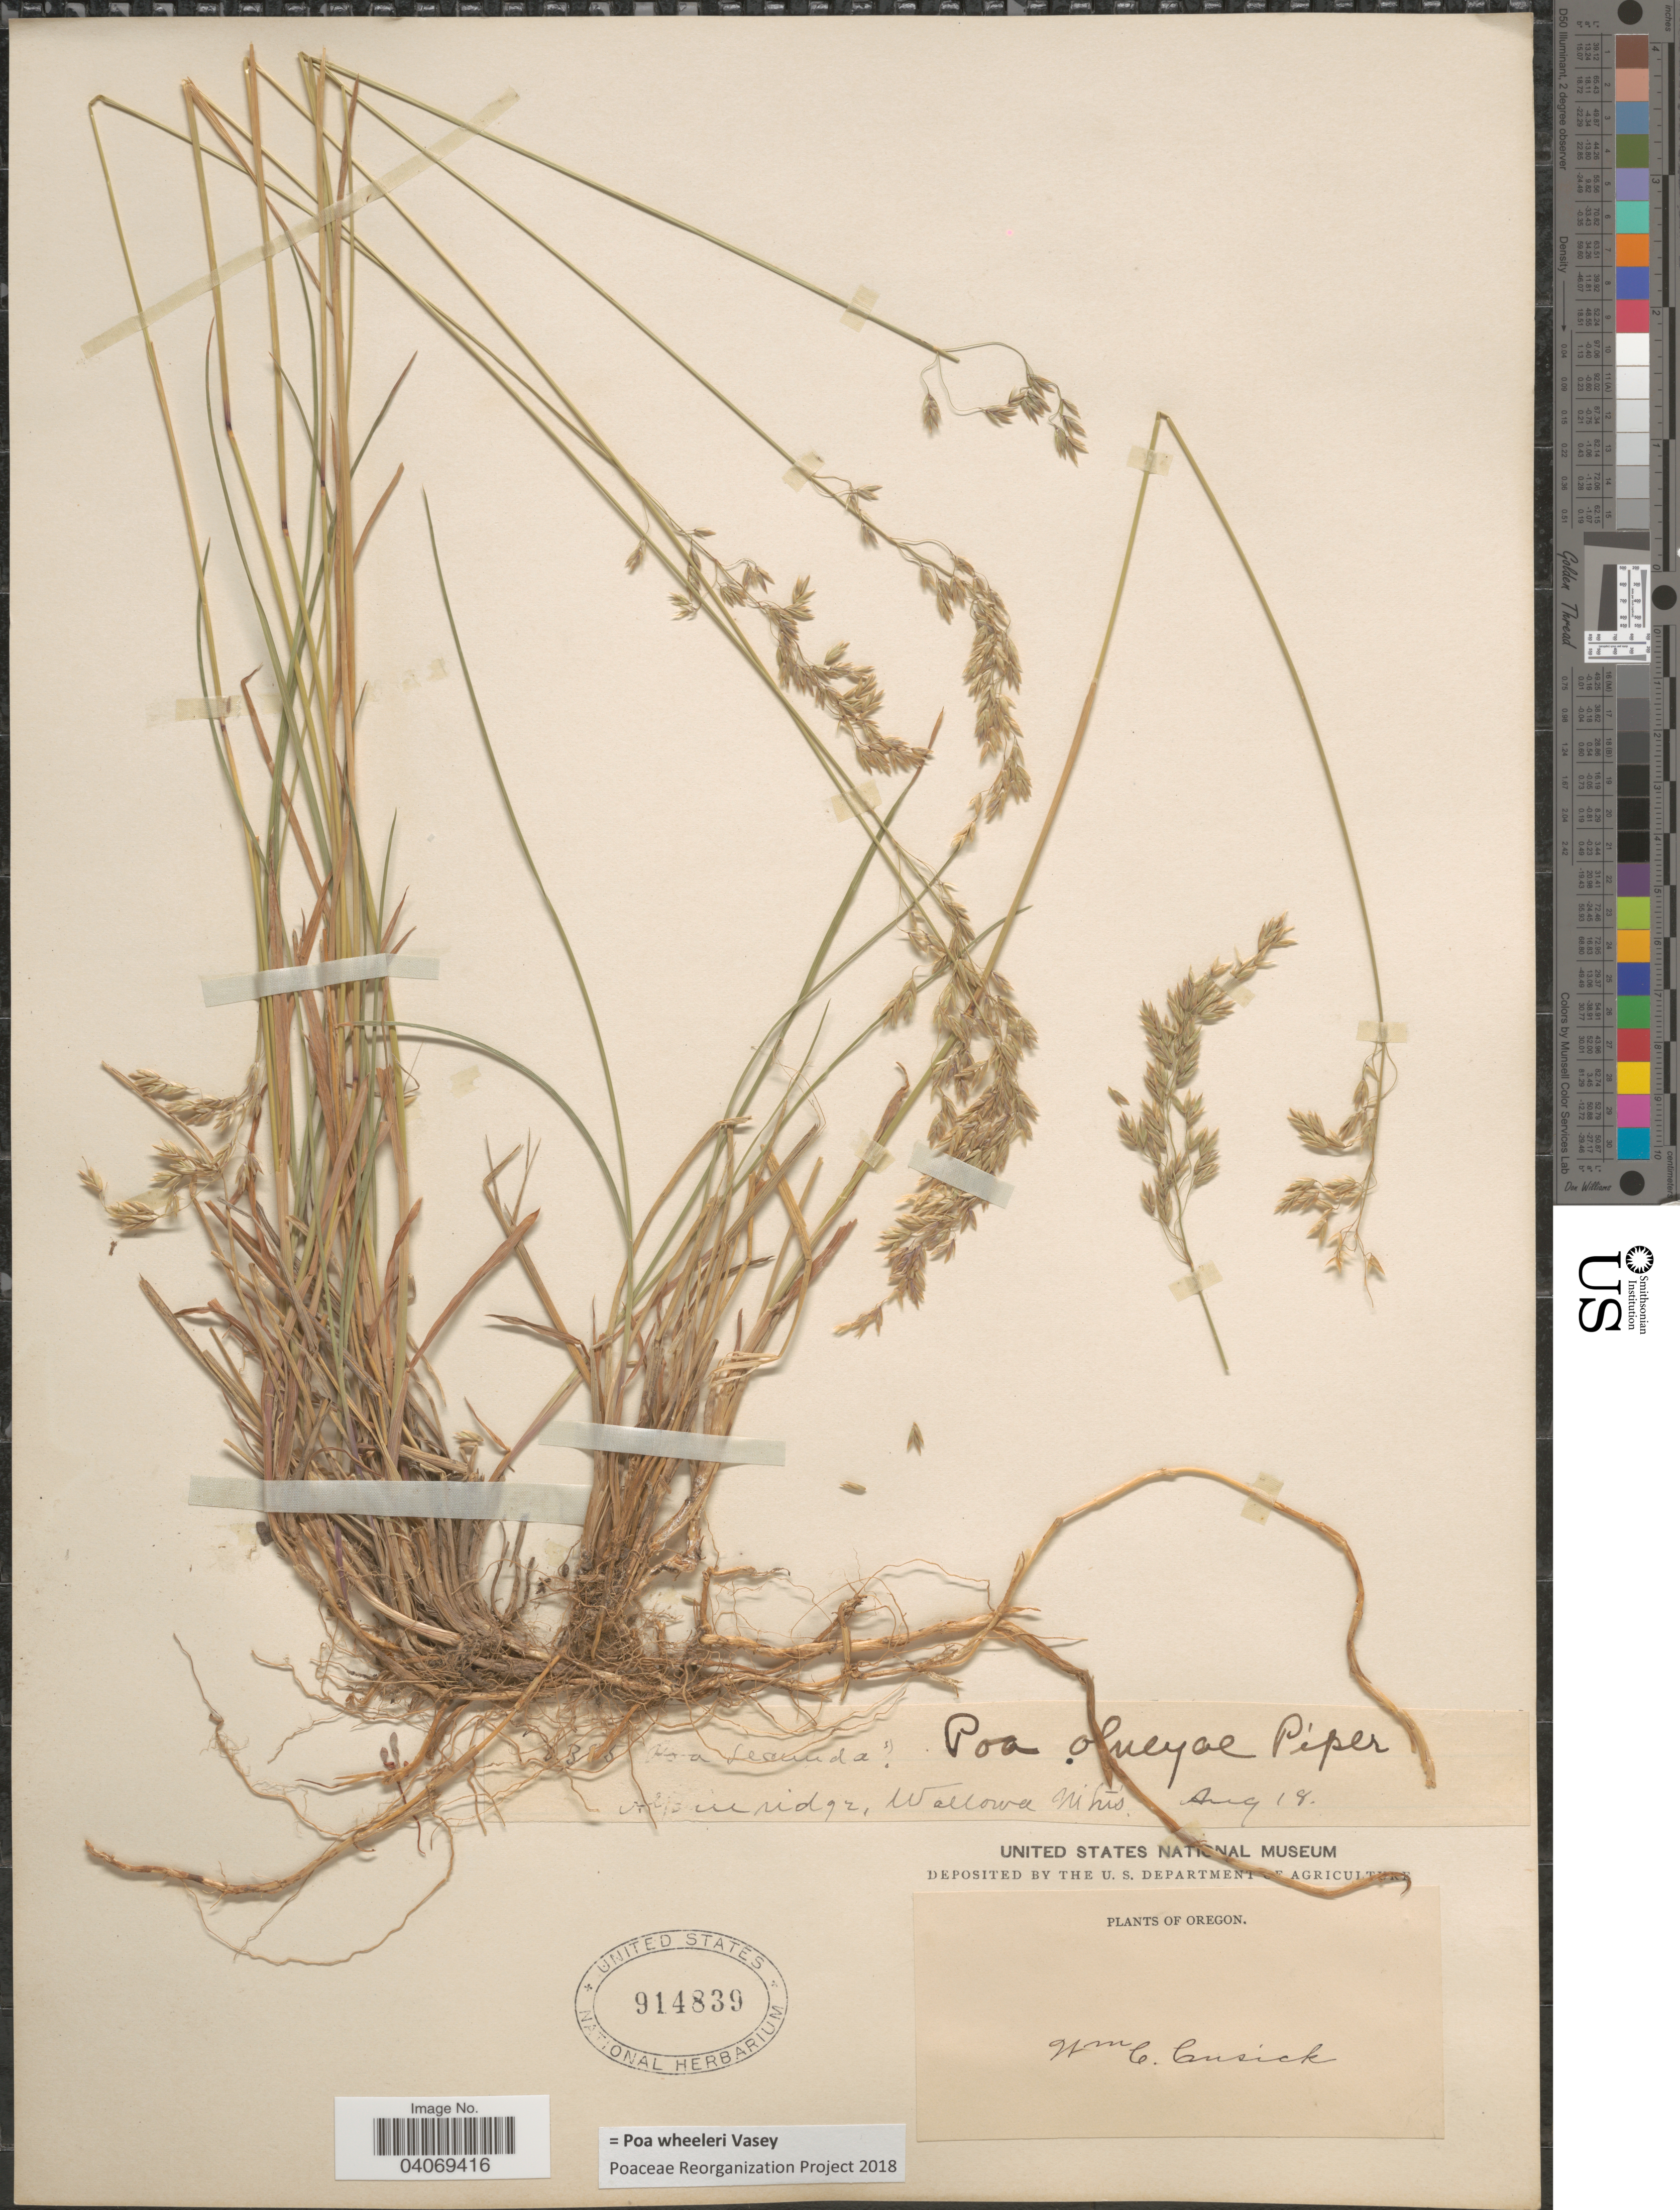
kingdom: Plantae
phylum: Tracheophyta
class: Liliopsida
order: Poales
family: Poaceae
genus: Poa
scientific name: Poa wheeleri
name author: Vasey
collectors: W. C. Cusick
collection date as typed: Transcribed d/m/y: /8/18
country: United States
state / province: Oregon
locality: Alpine ridge, Wallowa Mnts.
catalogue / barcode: US 914839